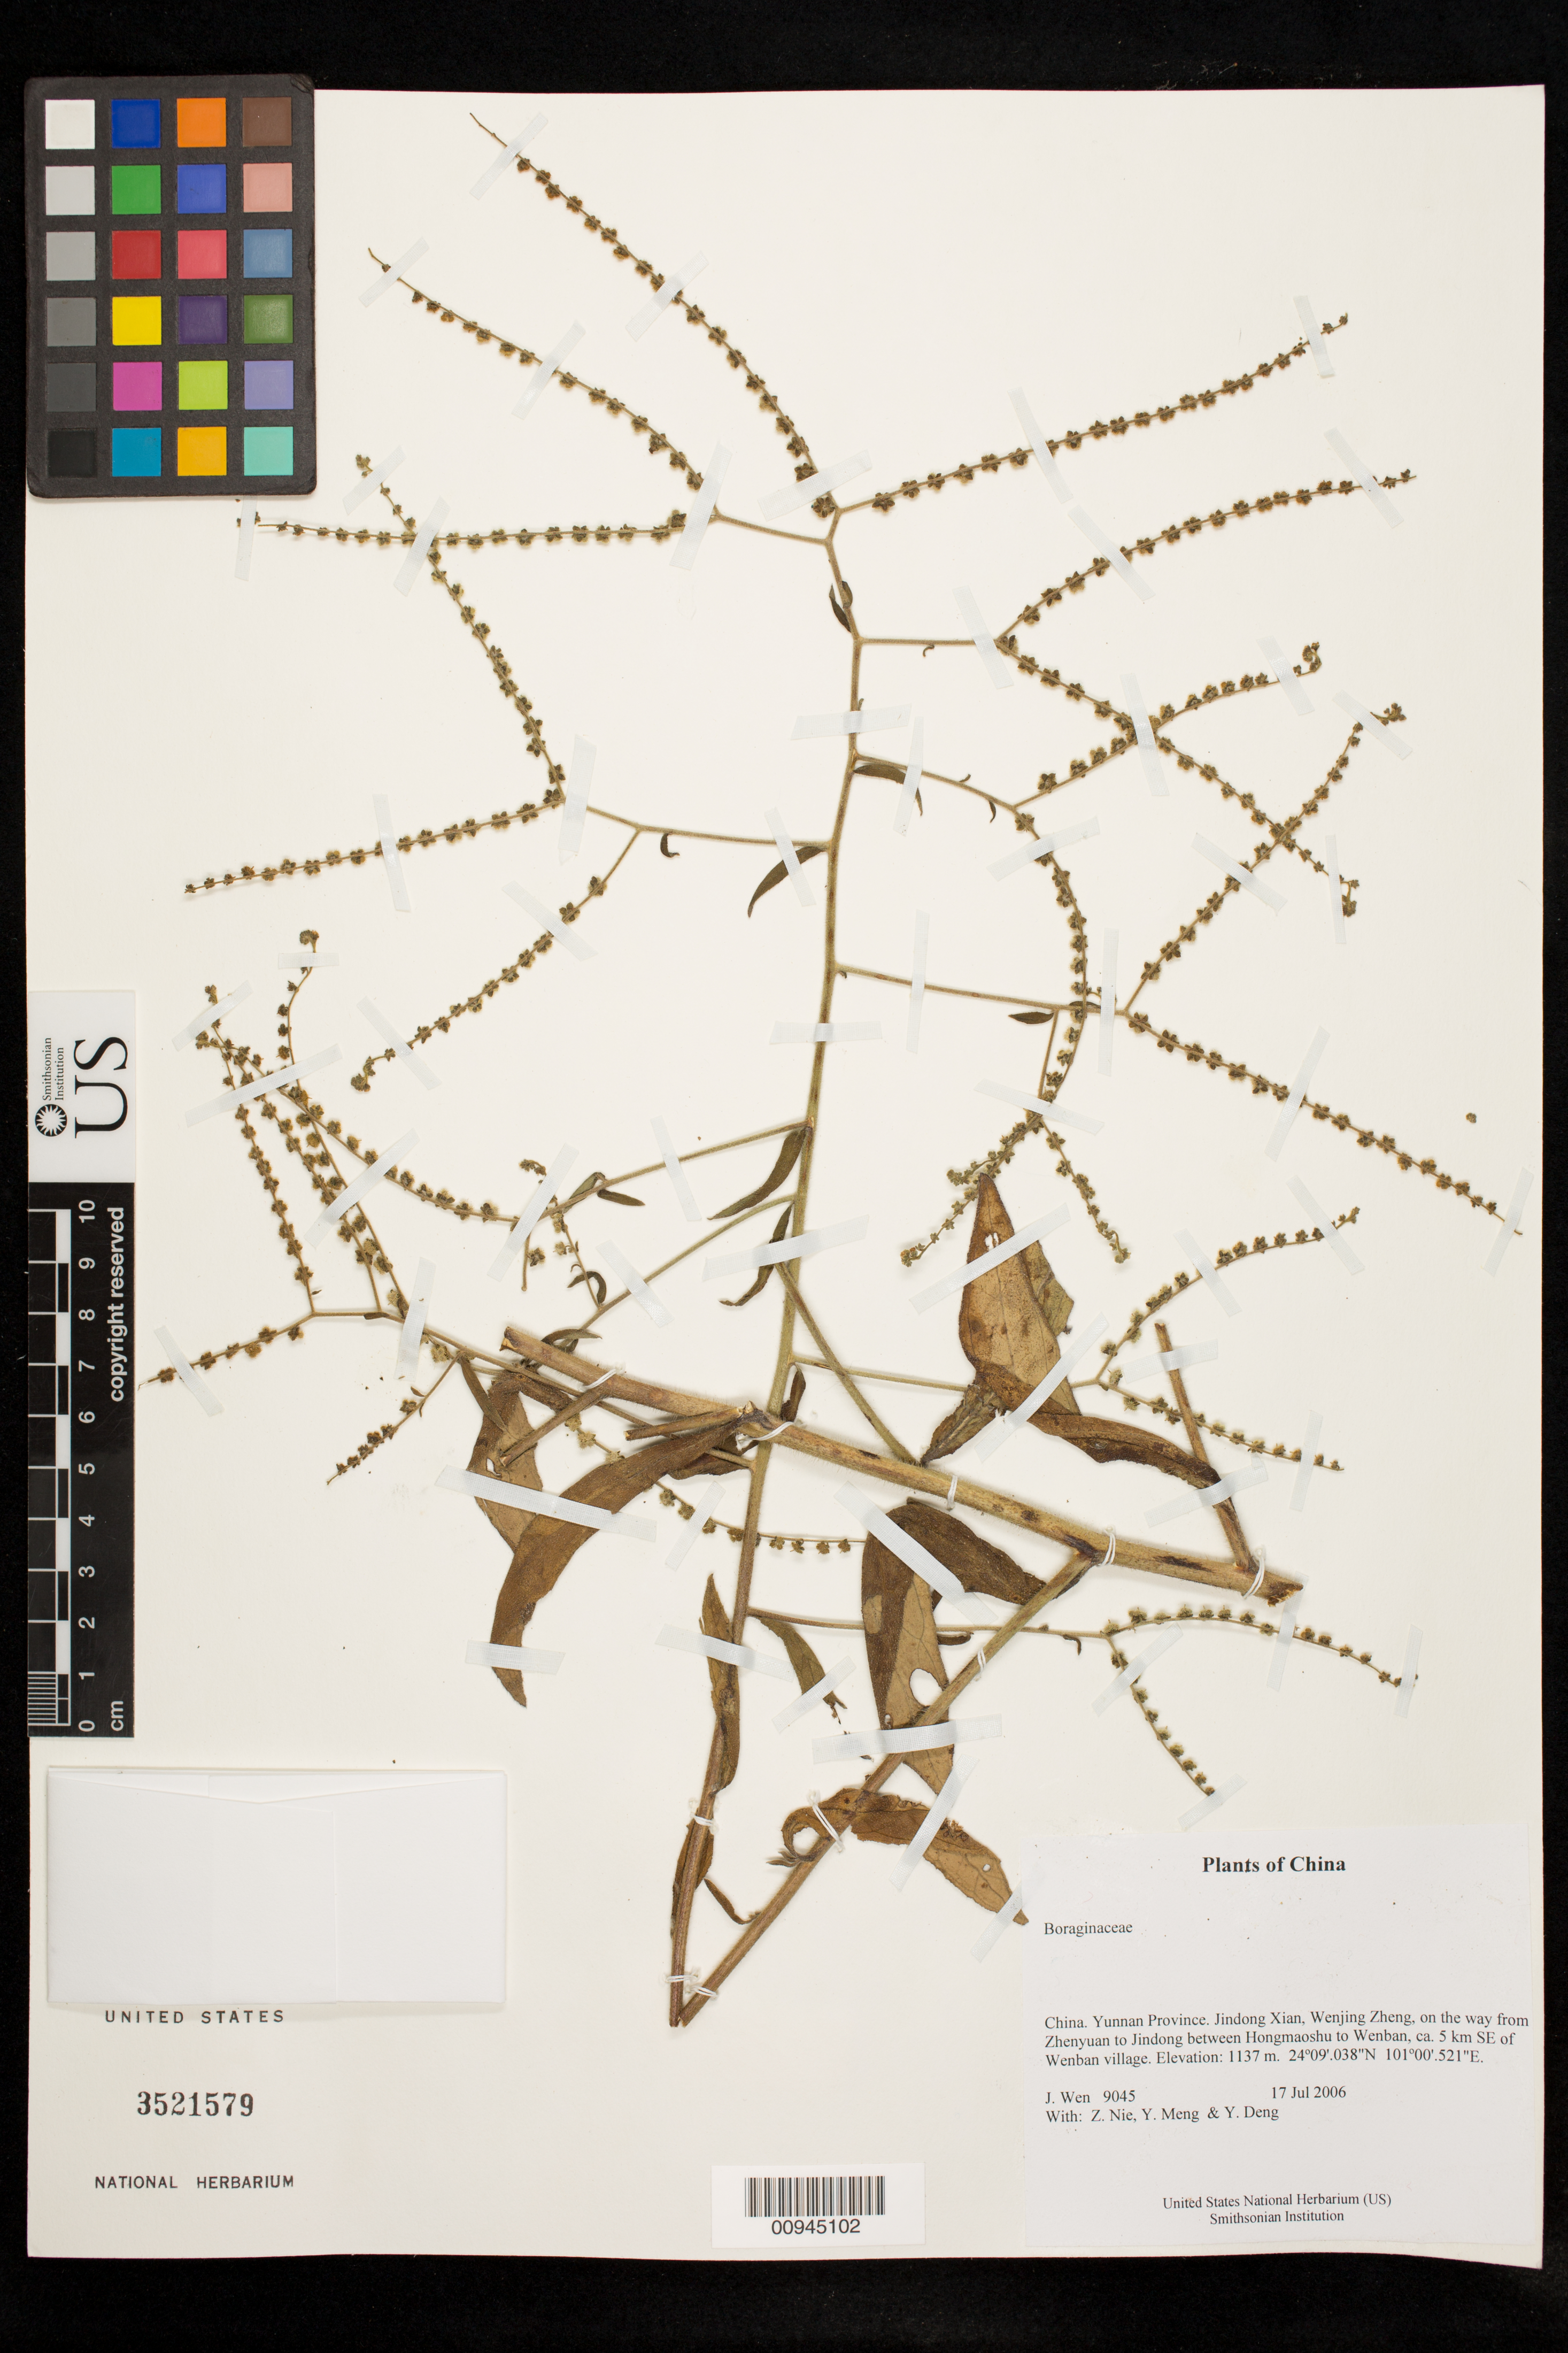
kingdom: Plantae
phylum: Tracheophyta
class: Magnoliopsida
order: Boraginales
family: Boraginaceae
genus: Cynoglossum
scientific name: Cynoglossum furcatum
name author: Wall.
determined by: Weigend, M.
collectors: J. Wen, Z. Nie, Y. Meng & Y. Deng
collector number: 9045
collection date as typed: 17 Jul 2006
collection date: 2006-07-17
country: China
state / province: Yunnan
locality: Yunnan Province. Jindong Xian, Wenjing Zheng, on the way from Zhenyuan to Jindong between Hongmaoshu to Wenban, ca. 5 km SE of Wenban village.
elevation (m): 1137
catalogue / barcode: US 3521579